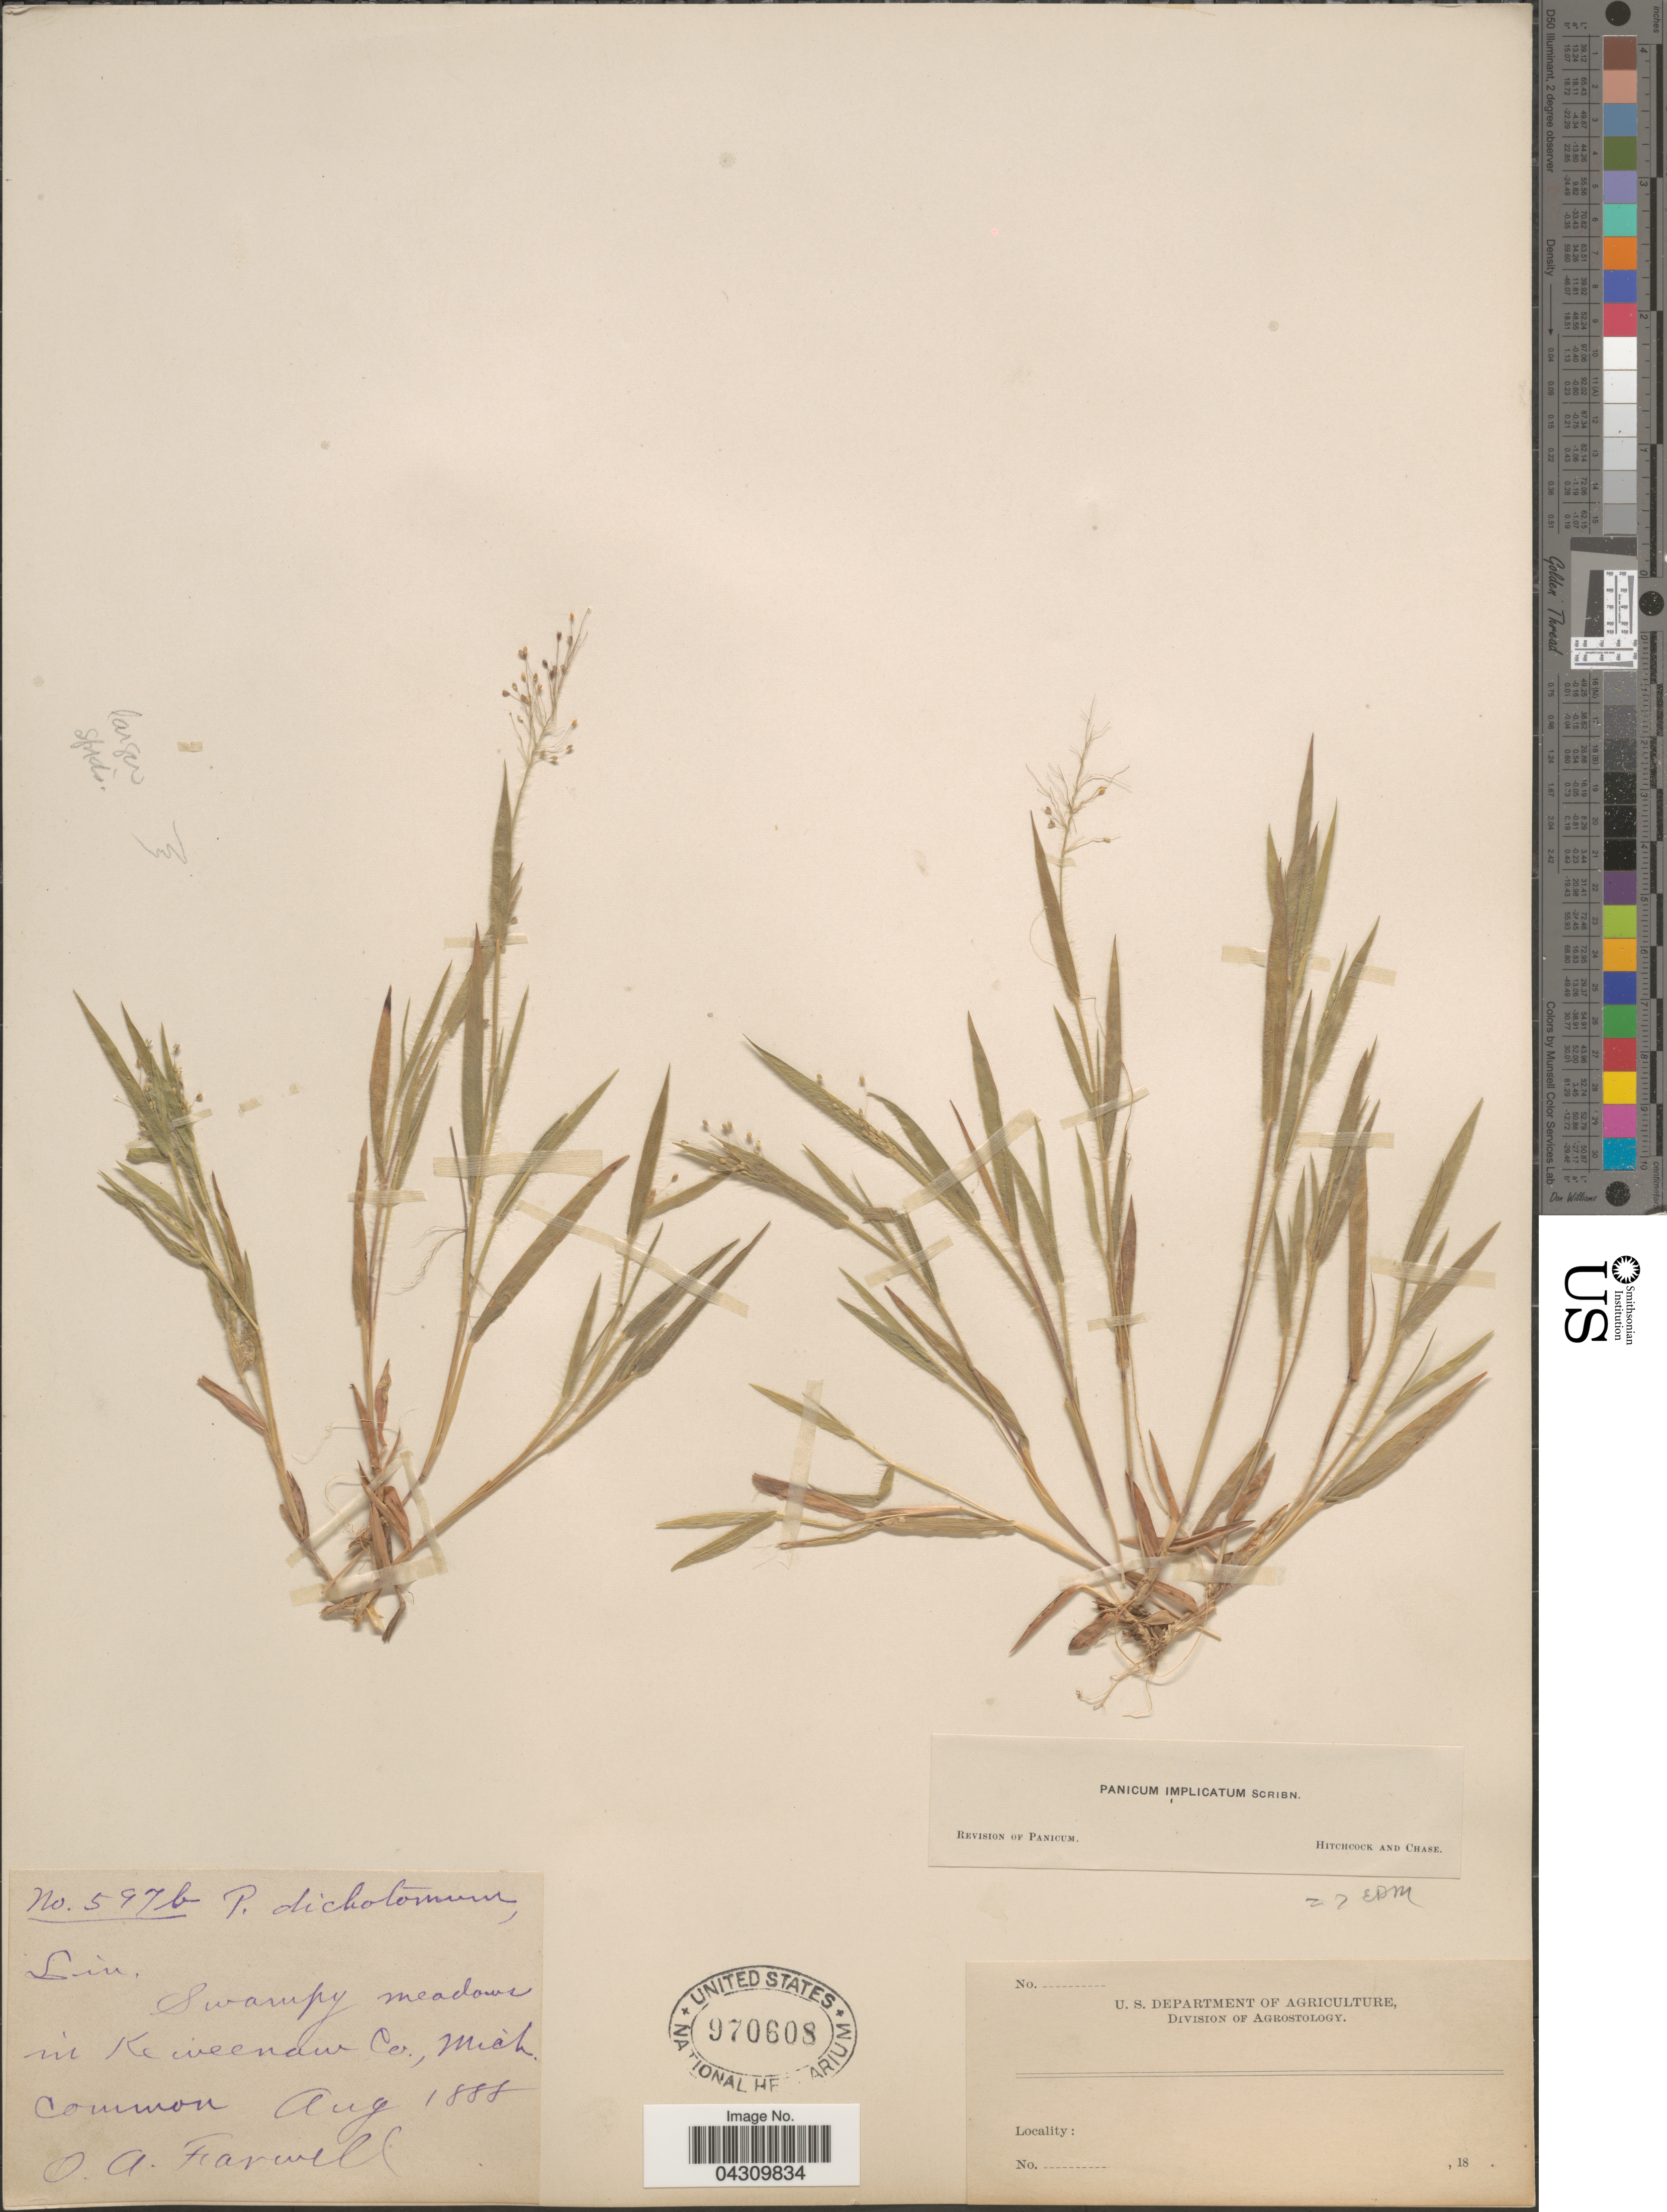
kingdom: Plantae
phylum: Tracheophyta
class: Liliopsida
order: Poales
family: Poaceae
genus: Dichanthelium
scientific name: Dichanthelium acuminatum var. acuminatum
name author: (Sw.) Gould & C.A. Clark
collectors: O. Farwell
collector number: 597b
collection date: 1888-08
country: United States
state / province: Michigan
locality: Swampy meadows in Keweenaw Co.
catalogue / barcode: US 970608